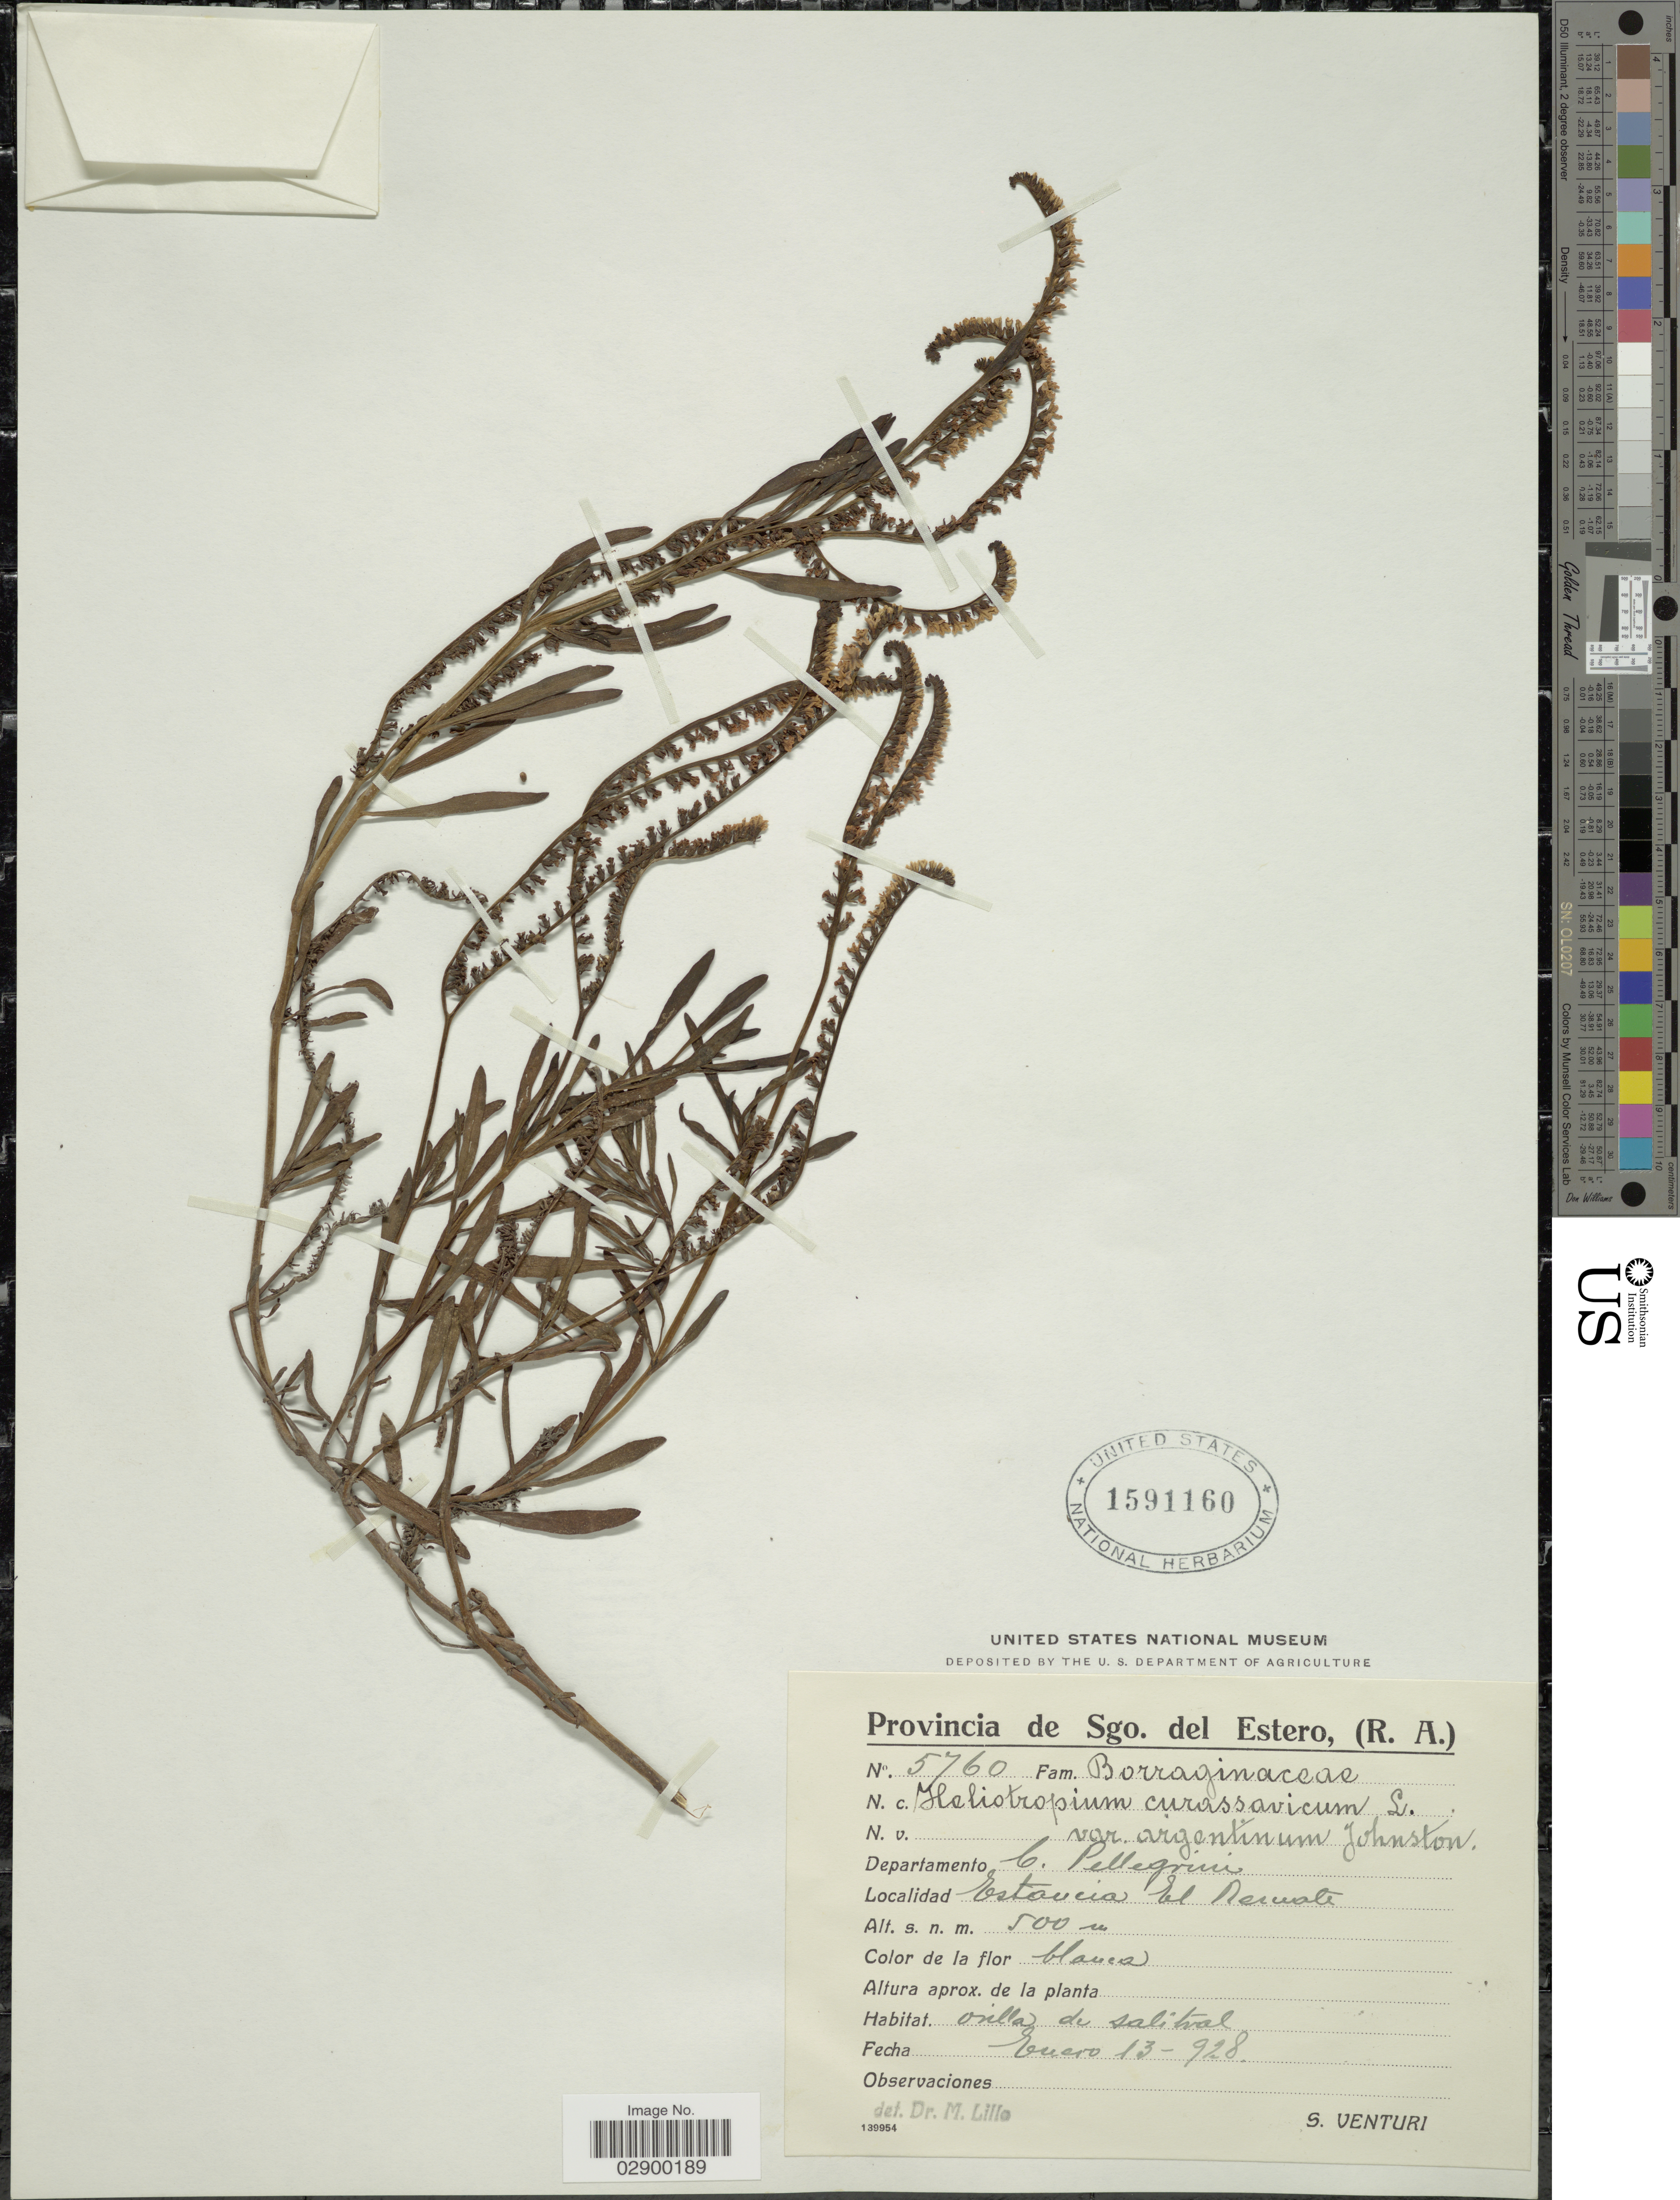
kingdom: Plantae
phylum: Tracheophyta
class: Magnoliopsida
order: Boraginales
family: Heliotropiaceae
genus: Heliotropium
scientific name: Heliotropium curassavicum var. argentinum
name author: I.M. Johnst.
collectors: S. Venturi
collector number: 5760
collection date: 1928-01-13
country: Argentina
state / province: Santiago del Estero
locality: Provincia de Sgo. del Estero, (R.A.), Departamento C. Pellegrim, Estancia Remate.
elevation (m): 500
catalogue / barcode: US 1591160